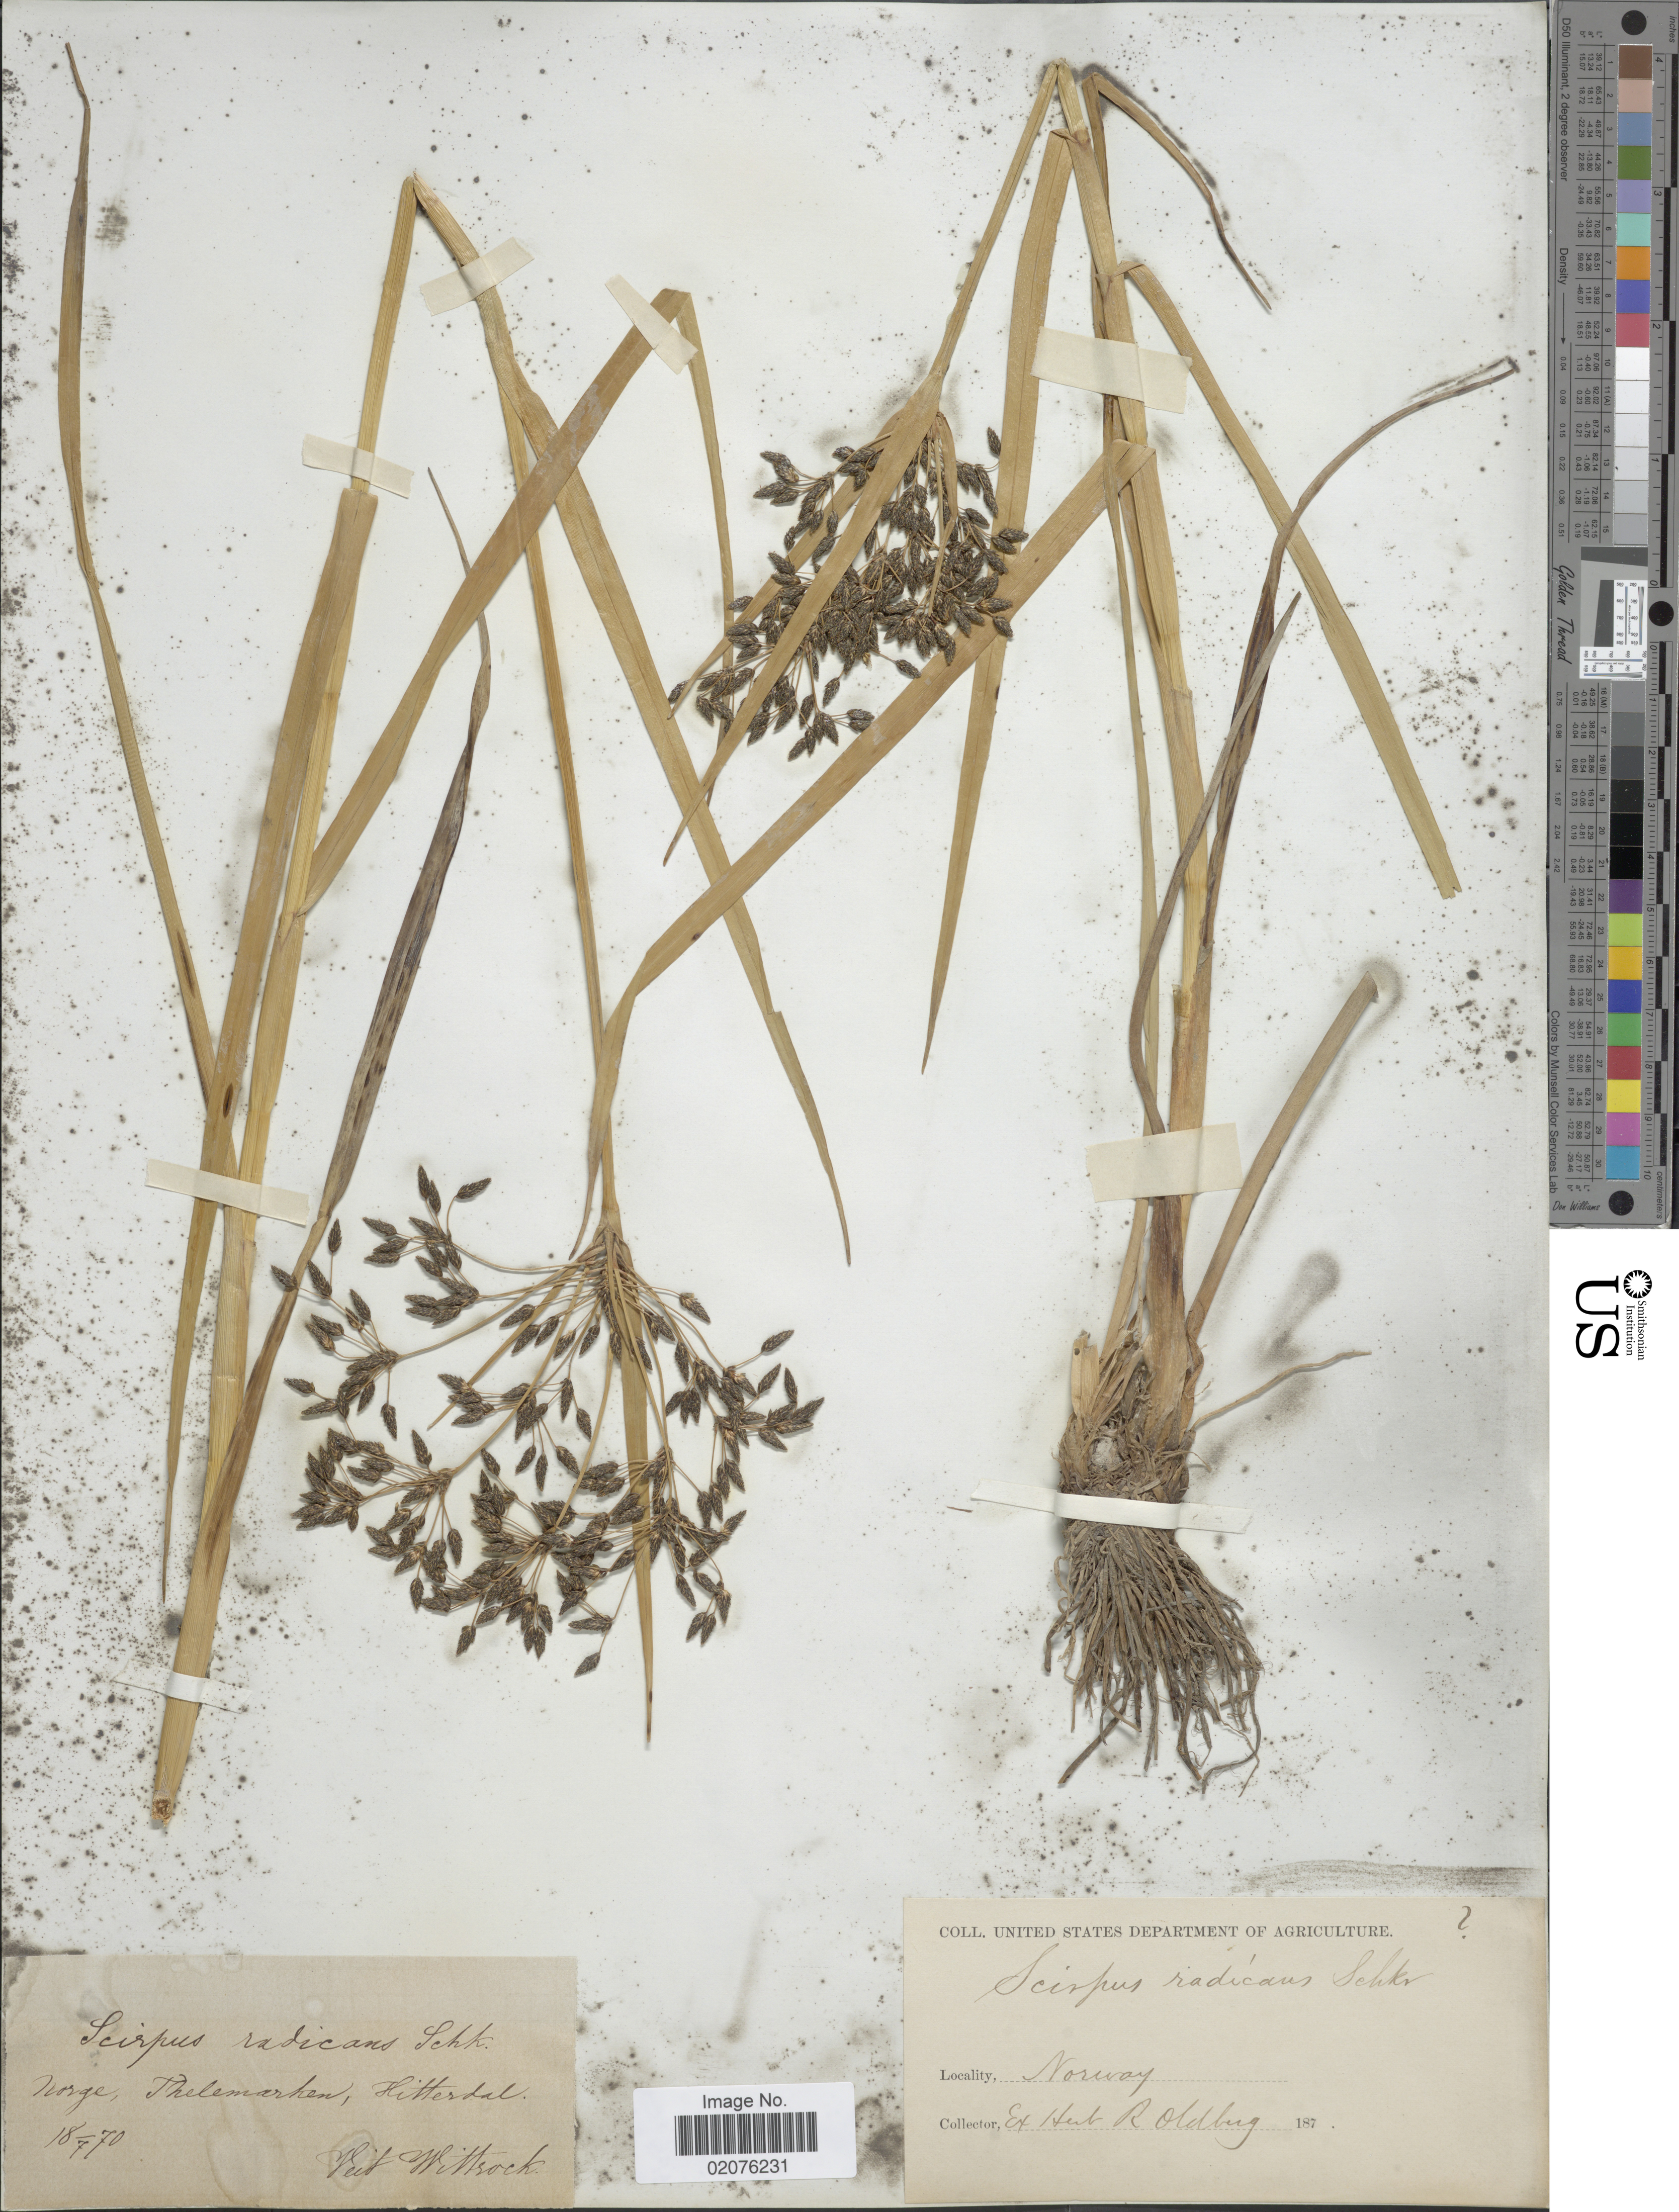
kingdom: Plantae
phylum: Tracheophyta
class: Liliopsida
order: Poales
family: Cyperaceae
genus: Scirpus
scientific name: Scirpus radicans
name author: Schkuhr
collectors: V. B. Wittrock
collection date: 1870-07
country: Norway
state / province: Telemark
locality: Norge, Thelemarken, Hitterdal